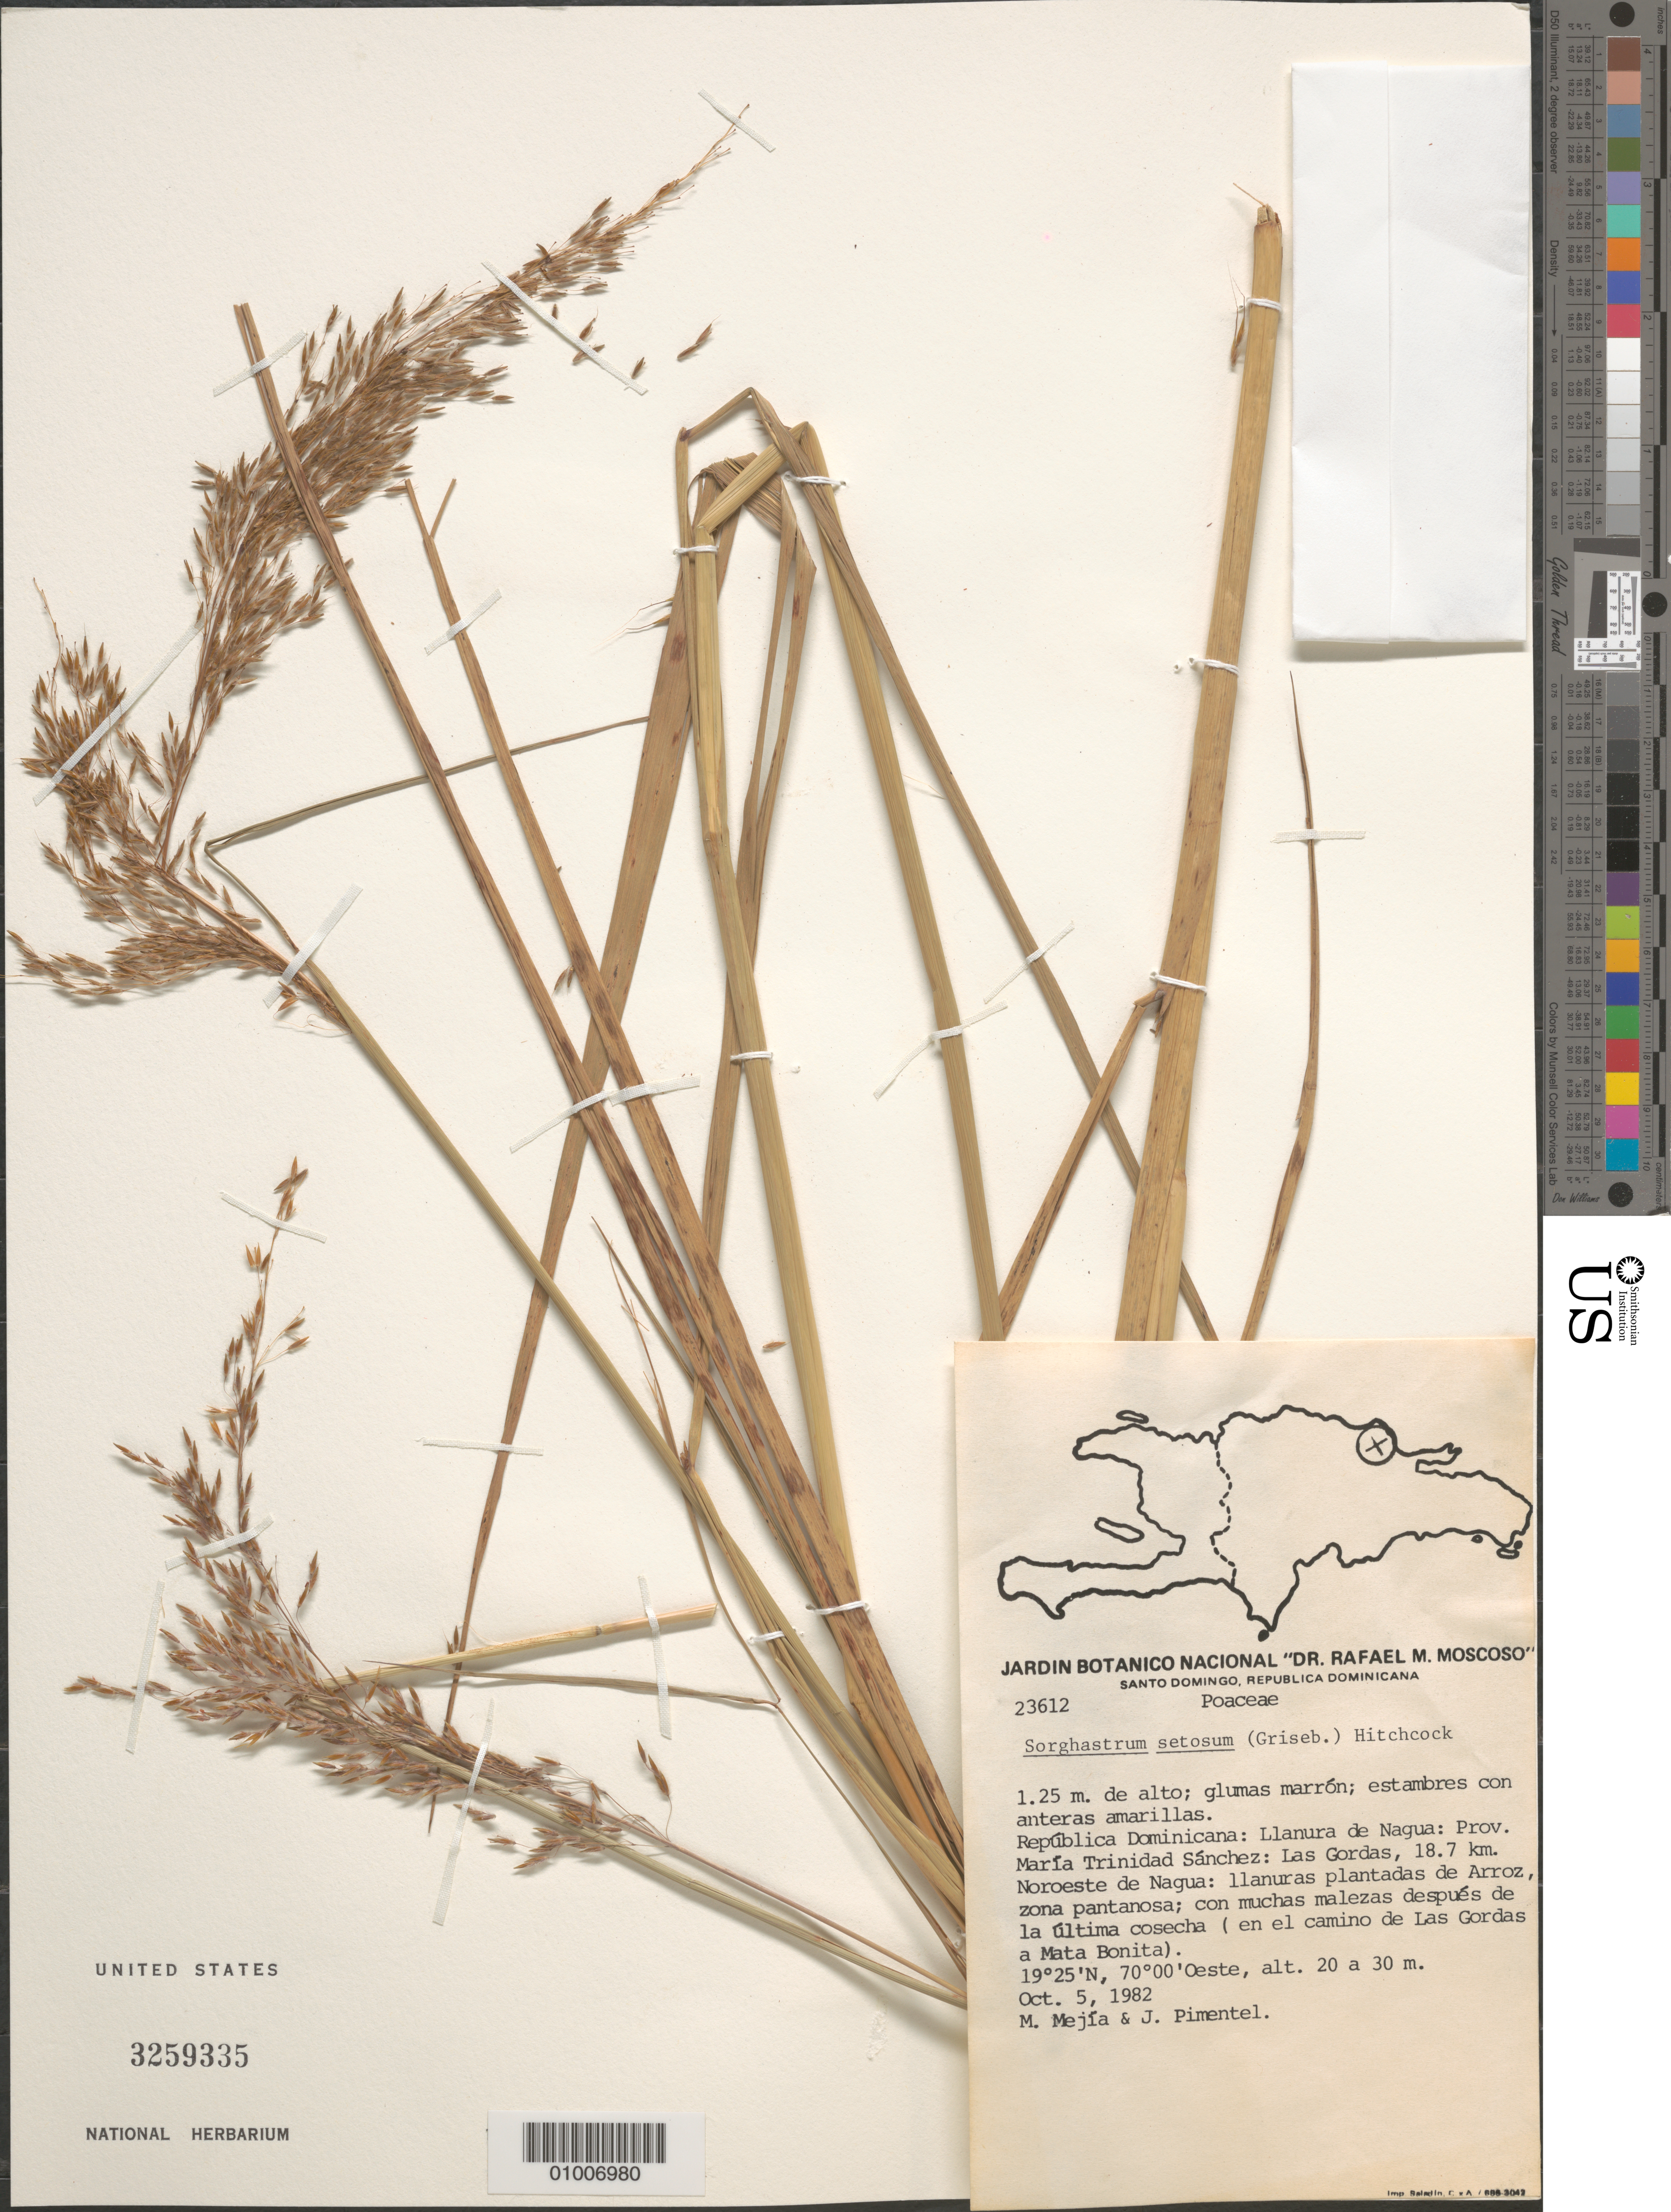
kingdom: Plantae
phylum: Tracheophyta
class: Liliopsida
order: Poales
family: Poaceae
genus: Sorghastrum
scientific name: Sorghastrum setosum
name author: (Griseb.) Hitchc.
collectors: M. Mejia & J. Pimentel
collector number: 23612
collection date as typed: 05 Oct 1982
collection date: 1982-10-05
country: Dominican Republic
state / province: María Trinidad Sanchez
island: Hispaniola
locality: Las Gordas, 18.7 km. N.E. Nagua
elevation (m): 20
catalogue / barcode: US 3259335